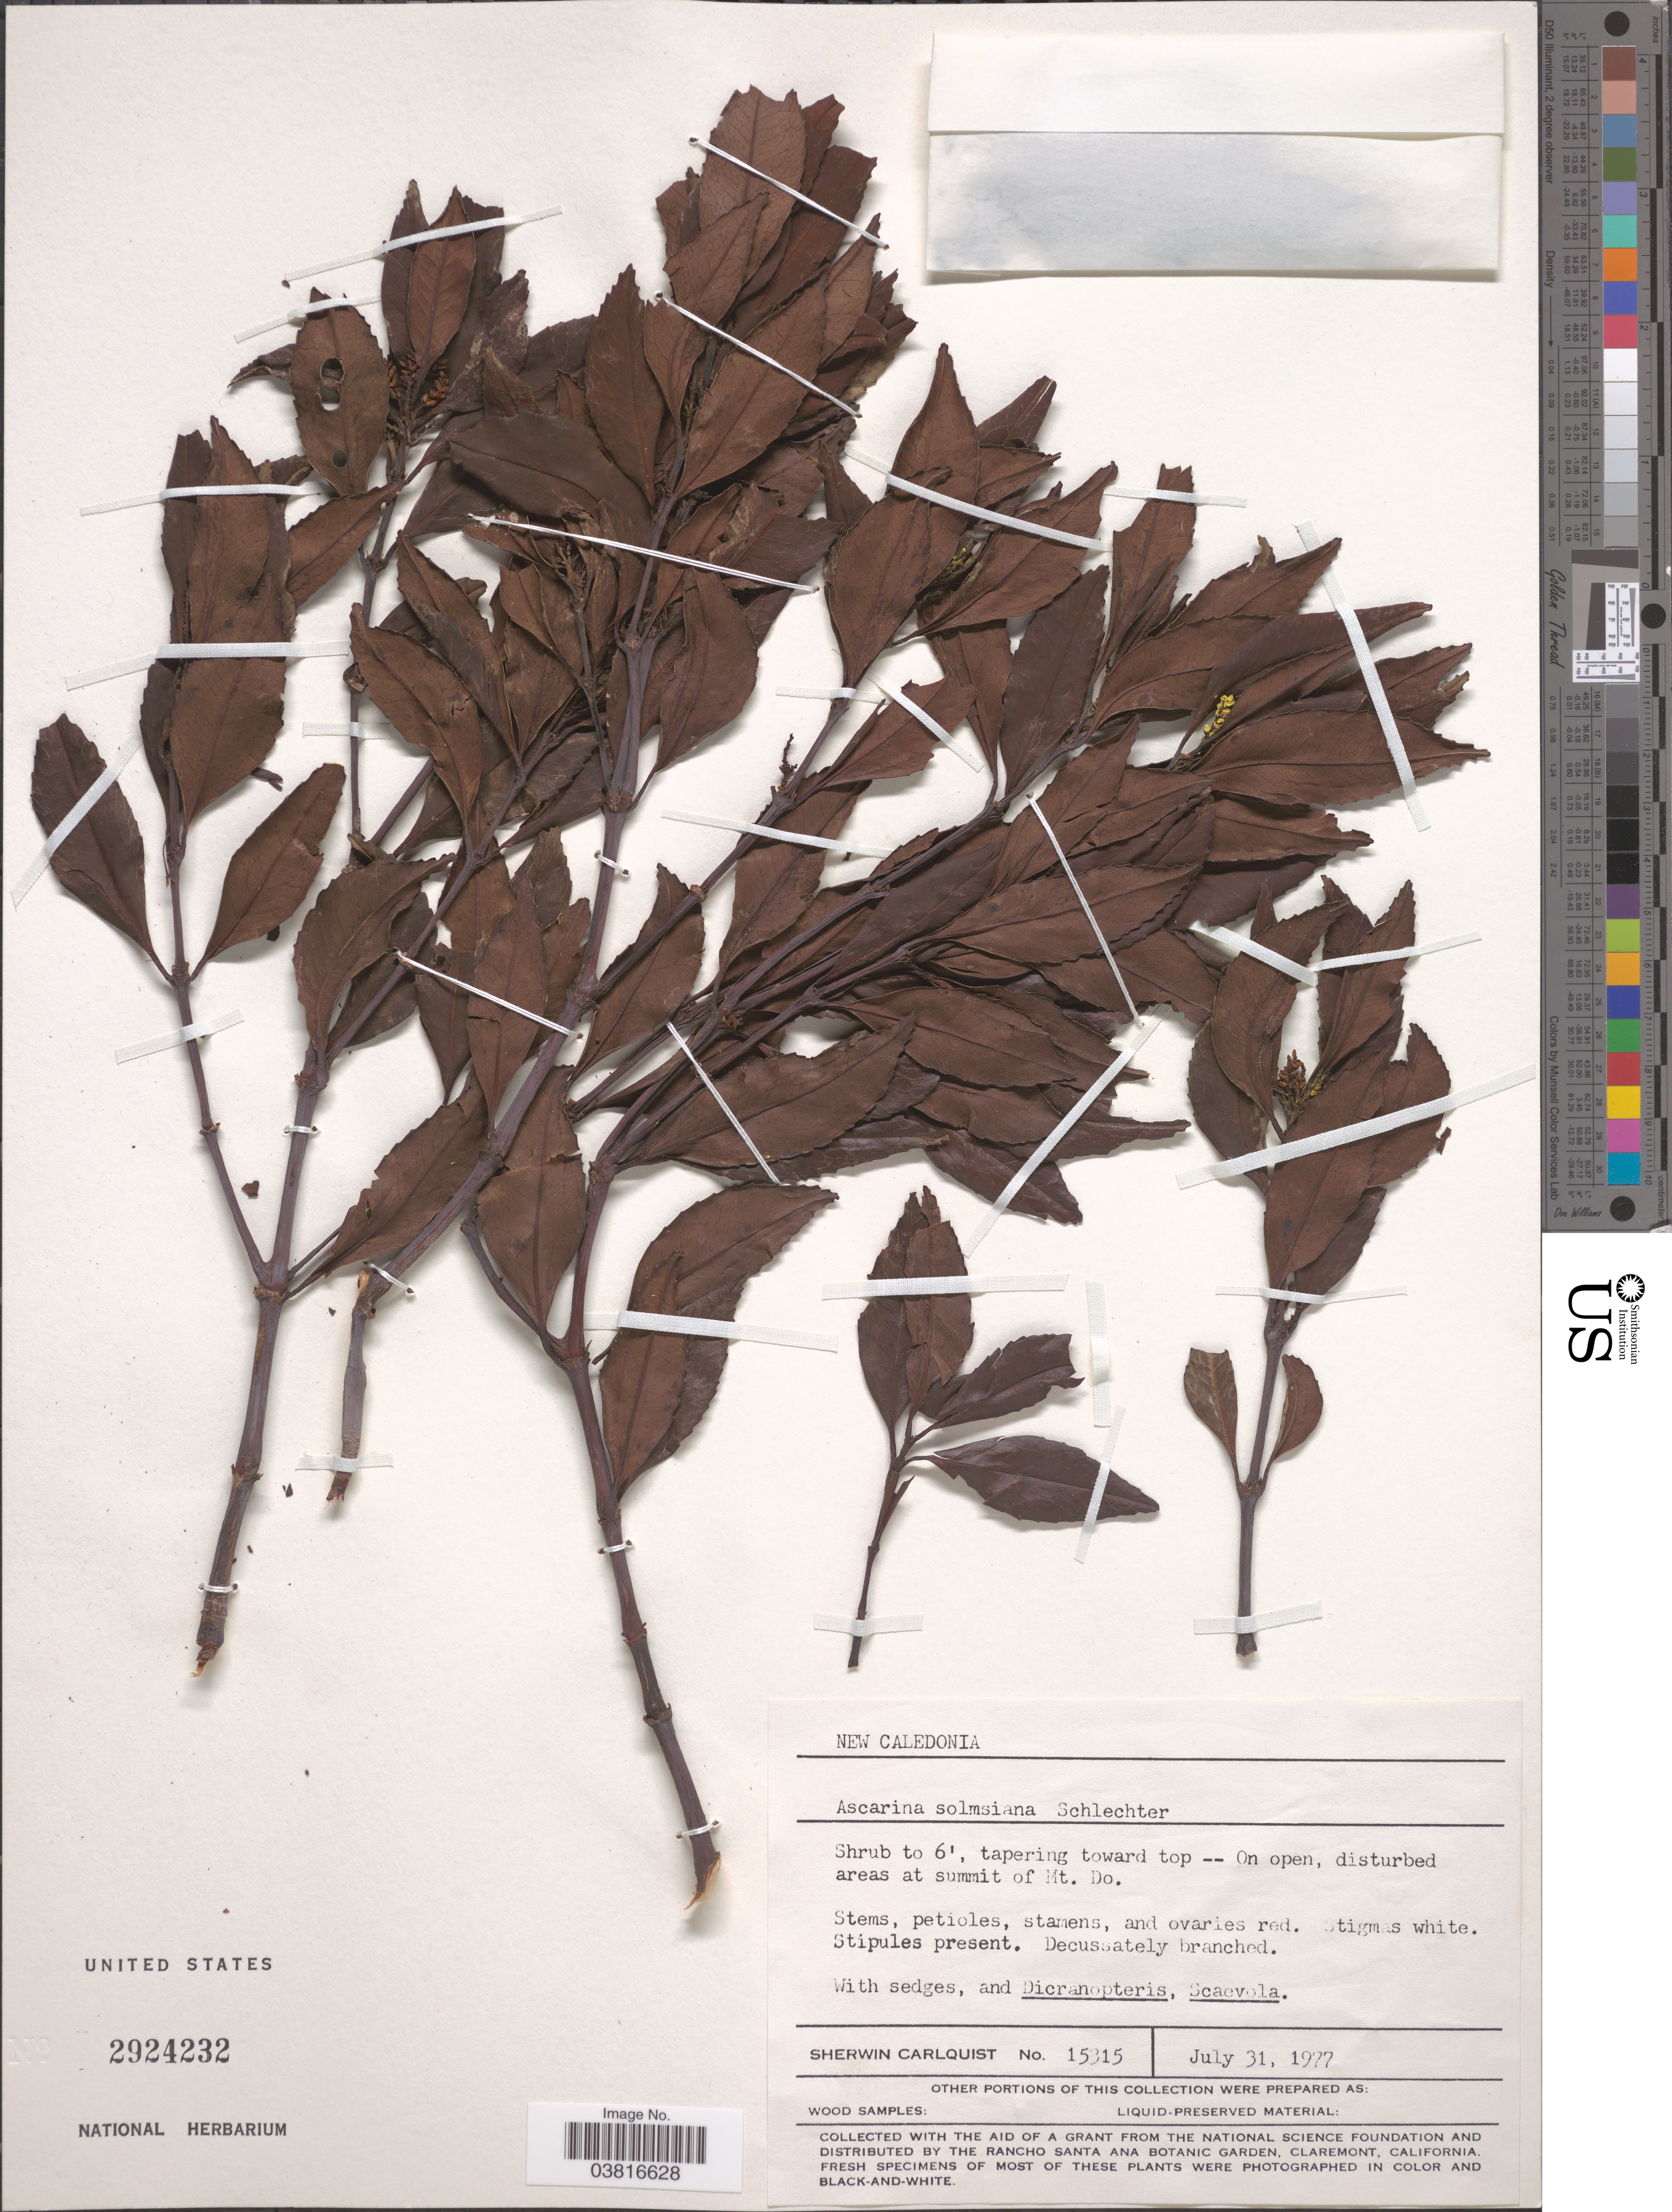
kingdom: Plantae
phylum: Tracheophyta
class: Magnoliopsida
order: Chloranthales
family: Chloranthaceae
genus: Ascarina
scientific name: Ascarina solmsiana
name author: Schltr.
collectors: S. Carlquist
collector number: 15315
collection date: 1977-07-31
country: New Caledonia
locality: On open, disturbed areas at summit of Mt. Do.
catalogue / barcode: US 2924232